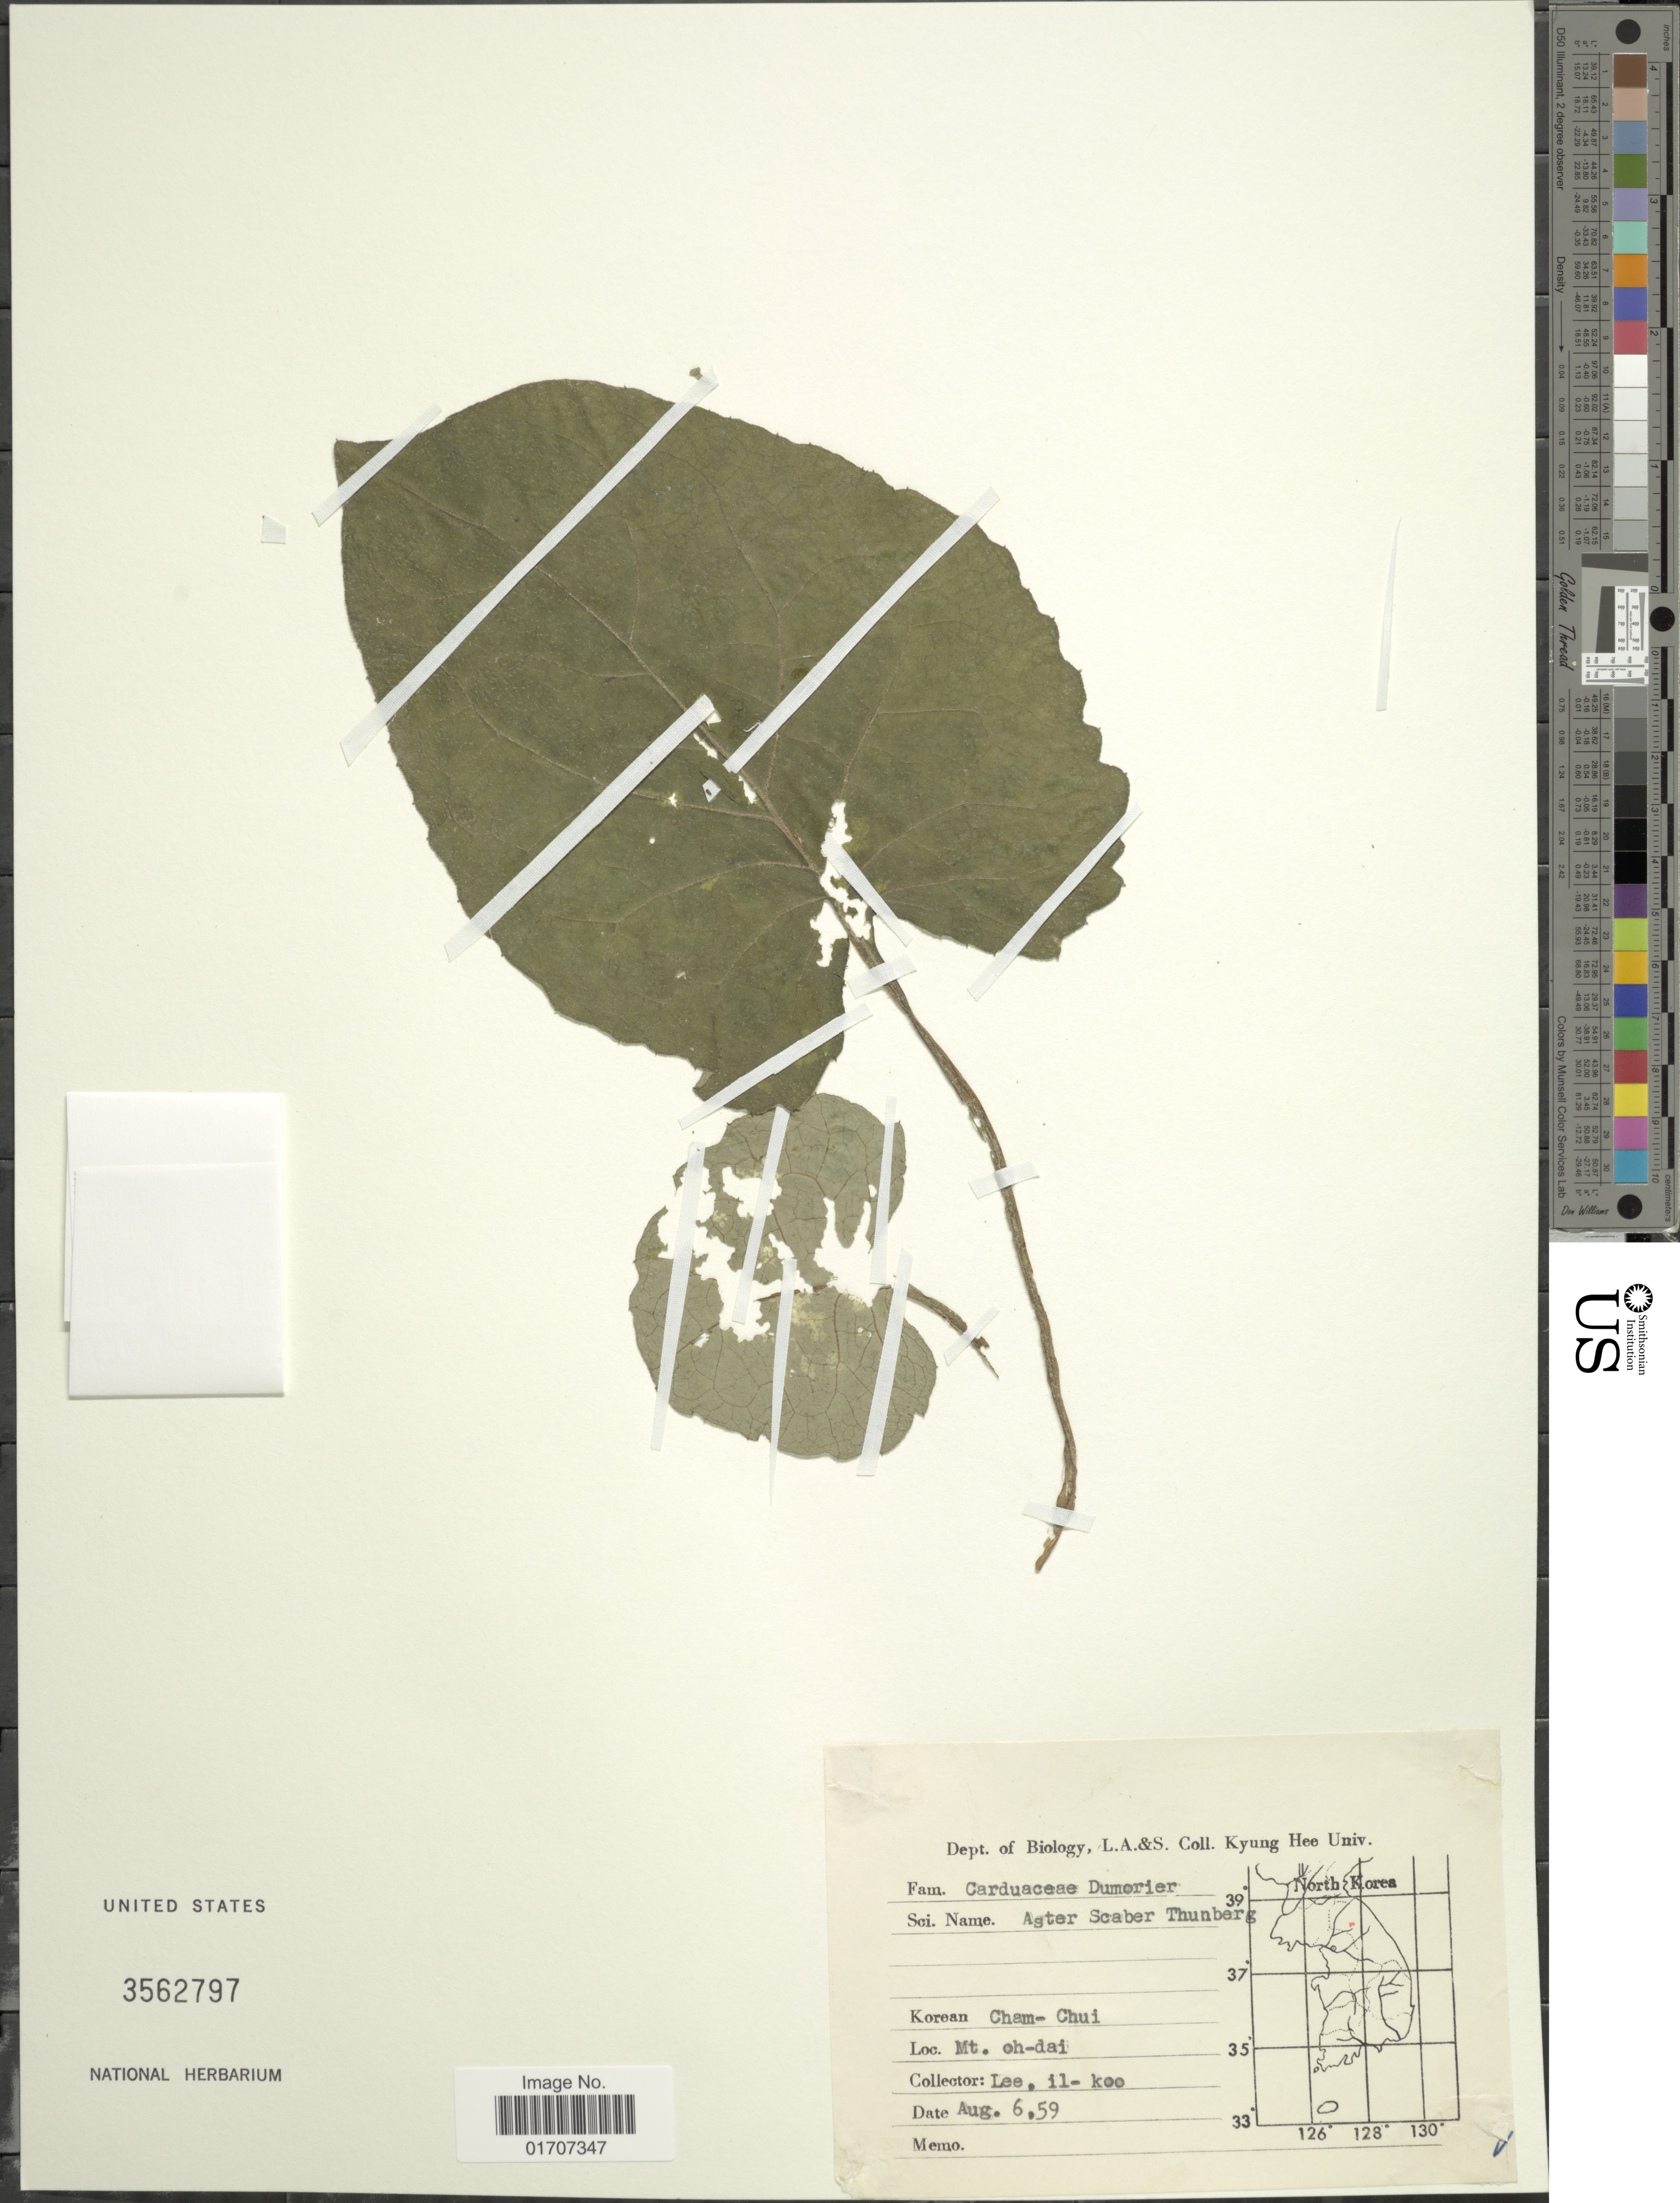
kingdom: Plantae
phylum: Tracheophyta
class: Magnoliopsida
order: Asterales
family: Asteraceae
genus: Doellingeria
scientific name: Doellingeria scabra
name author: (Thunb.) Nees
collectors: I. Lee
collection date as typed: Transcribed d/m/y: 6/8/59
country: South Korea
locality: Mt. oh-dai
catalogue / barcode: US 3562797